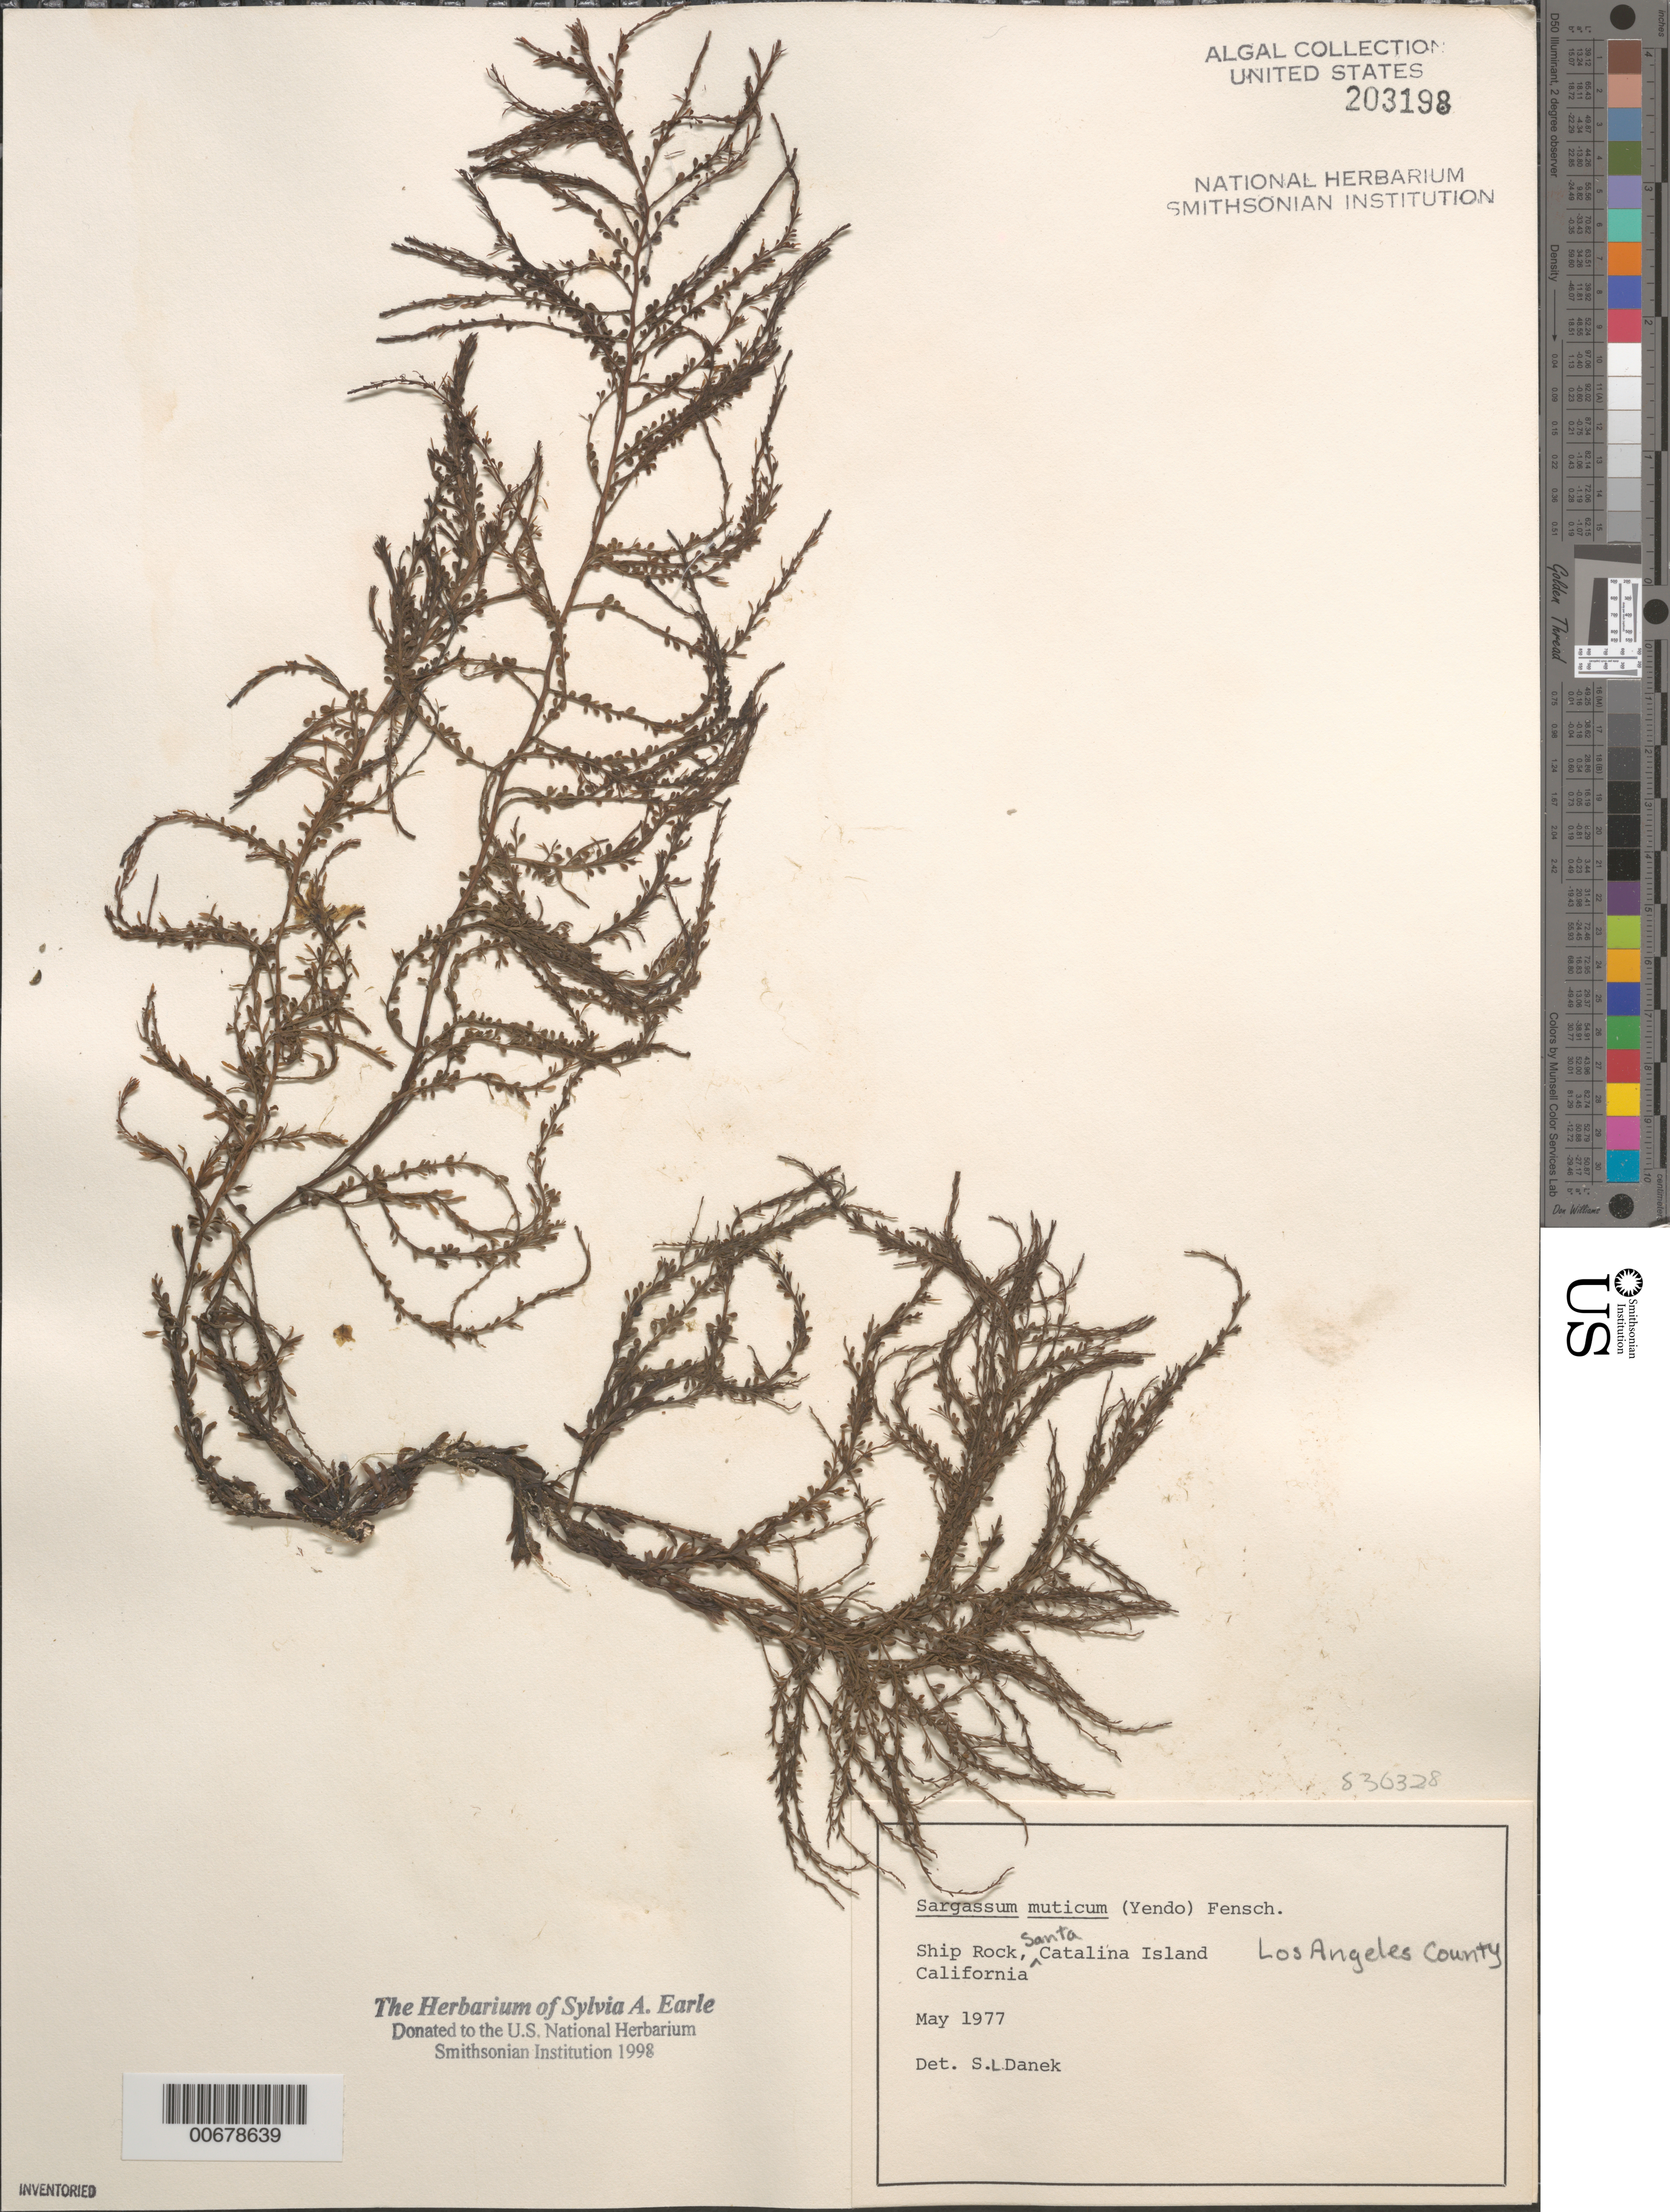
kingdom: Chromista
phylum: Ochrophyta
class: Phaeophyceae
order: Fucales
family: Sargassaceae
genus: Sargassum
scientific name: Sargassum muticum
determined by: Danek, S. L.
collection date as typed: May 1977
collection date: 1977-05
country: United States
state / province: California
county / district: Los Angeles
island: Santa Catalina Island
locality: Ship Rock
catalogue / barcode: US 203198